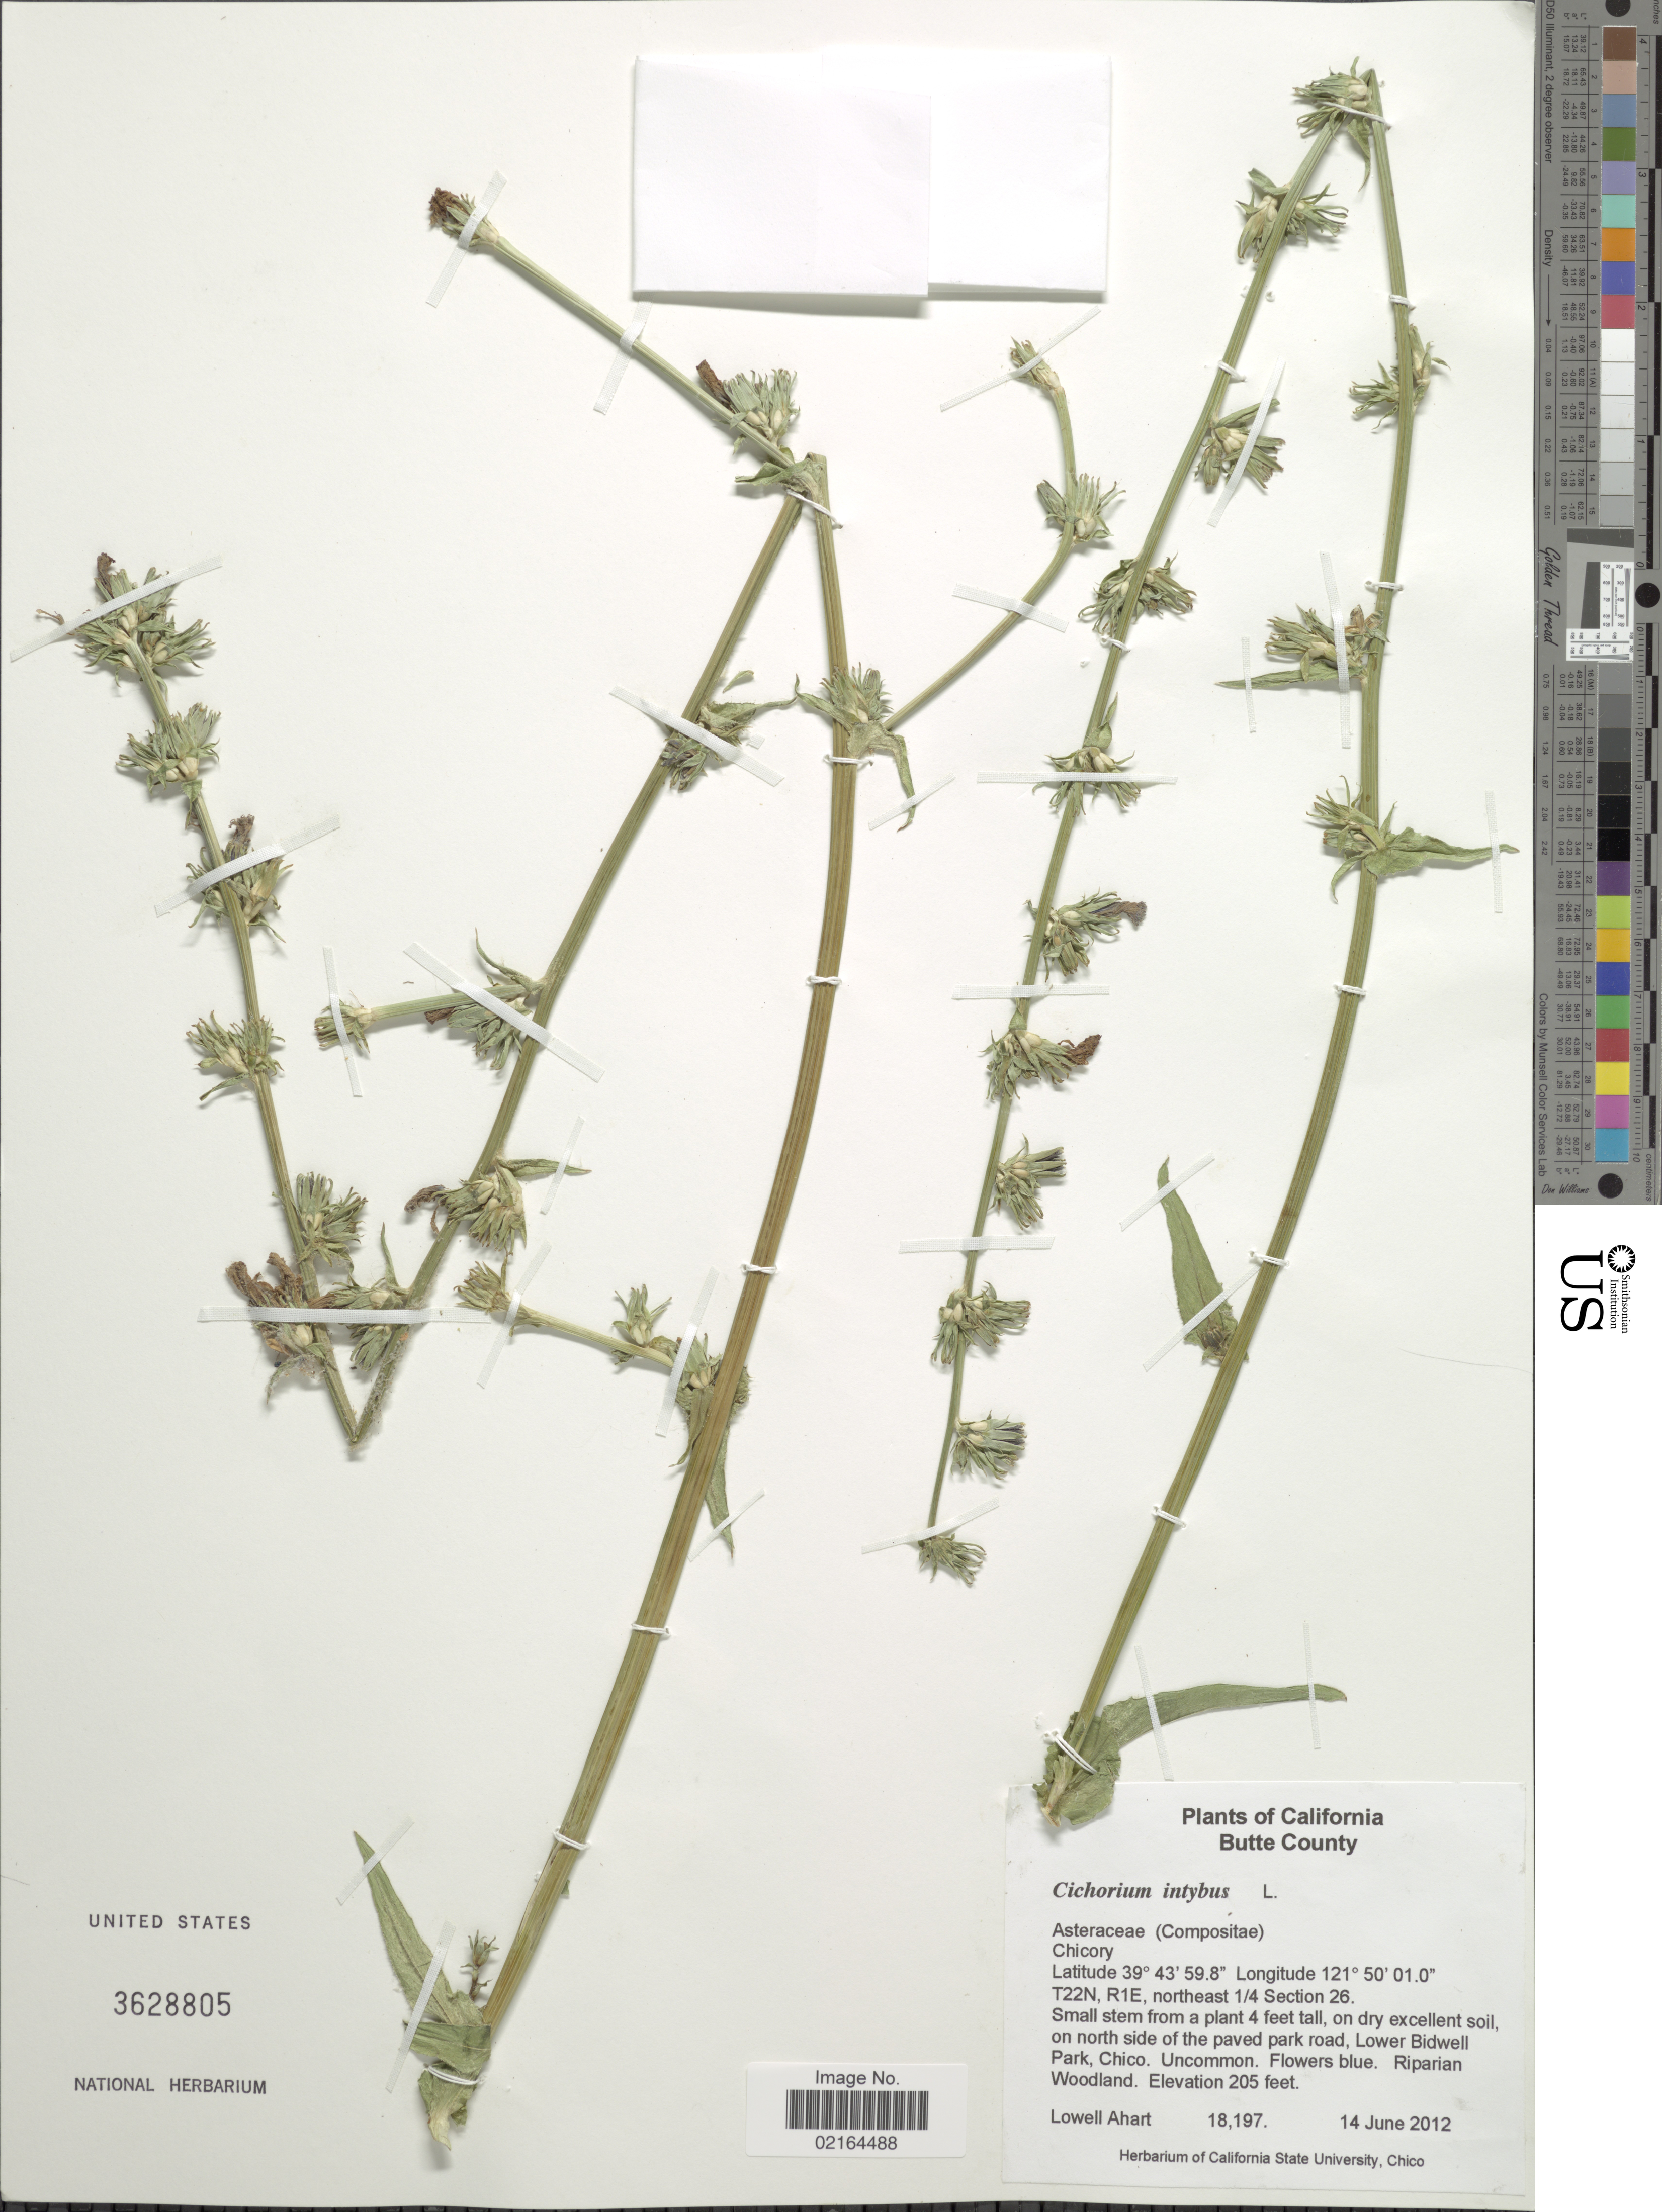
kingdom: Plantae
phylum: Tracheophyta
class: Magnoliopsida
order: Asterales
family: Asteraceae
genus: Cichorium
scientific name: Cichorium intybus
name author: L.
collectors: L. Ahart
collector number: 18197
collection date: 2012-06-14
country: United States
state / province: California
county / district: Butte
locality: Butte County, T22N, R1E, northeast ¼ Section 26, on north side of the paved park road, lower Bidwell Park, Chico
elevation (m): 62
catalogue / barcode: US 3628805